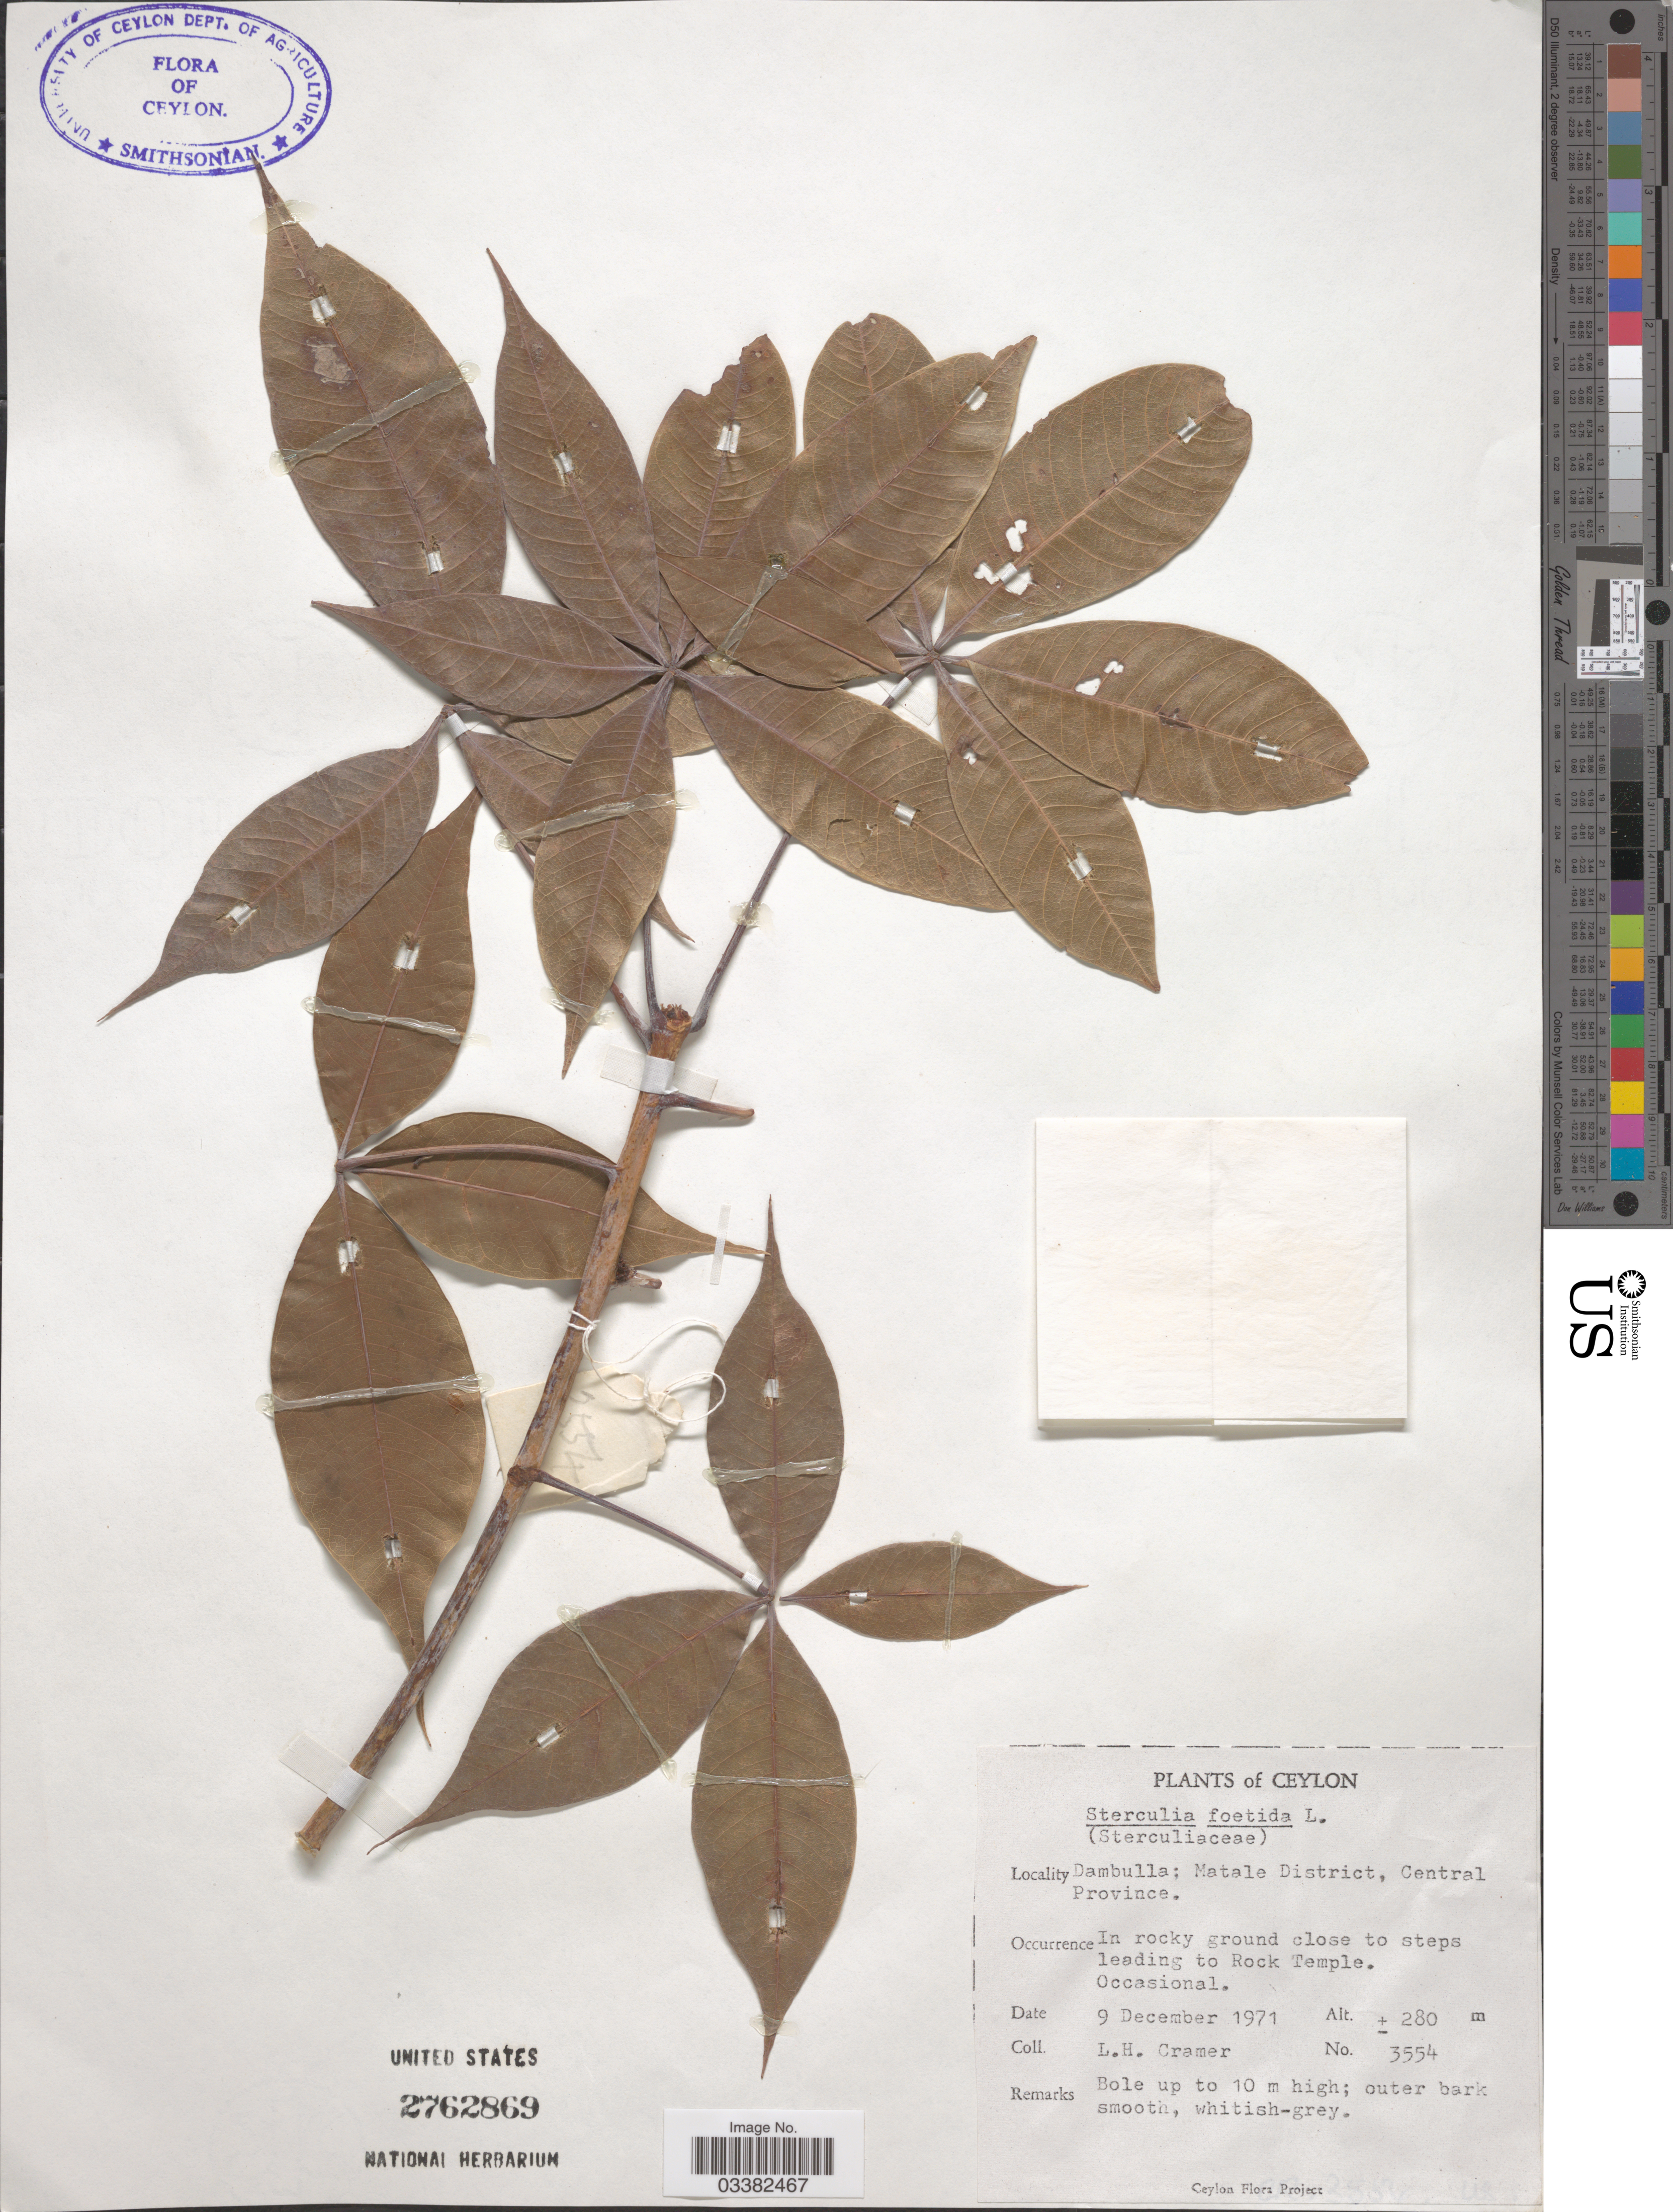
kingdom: Plantae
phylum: Tracheophyta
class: Magnoliopsida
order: Malvales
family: Malvaceae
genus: Sterculia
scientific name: Sterculia foetida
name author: L.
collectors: L. H. Cramer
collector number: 3554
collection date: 1971-12-09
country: Sri Lanka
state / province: Central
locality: Ceylon. Dambulla; Matale District. In rocky ground close to steps leading to Rock Temple.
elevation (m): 280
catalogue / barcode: US 2762869